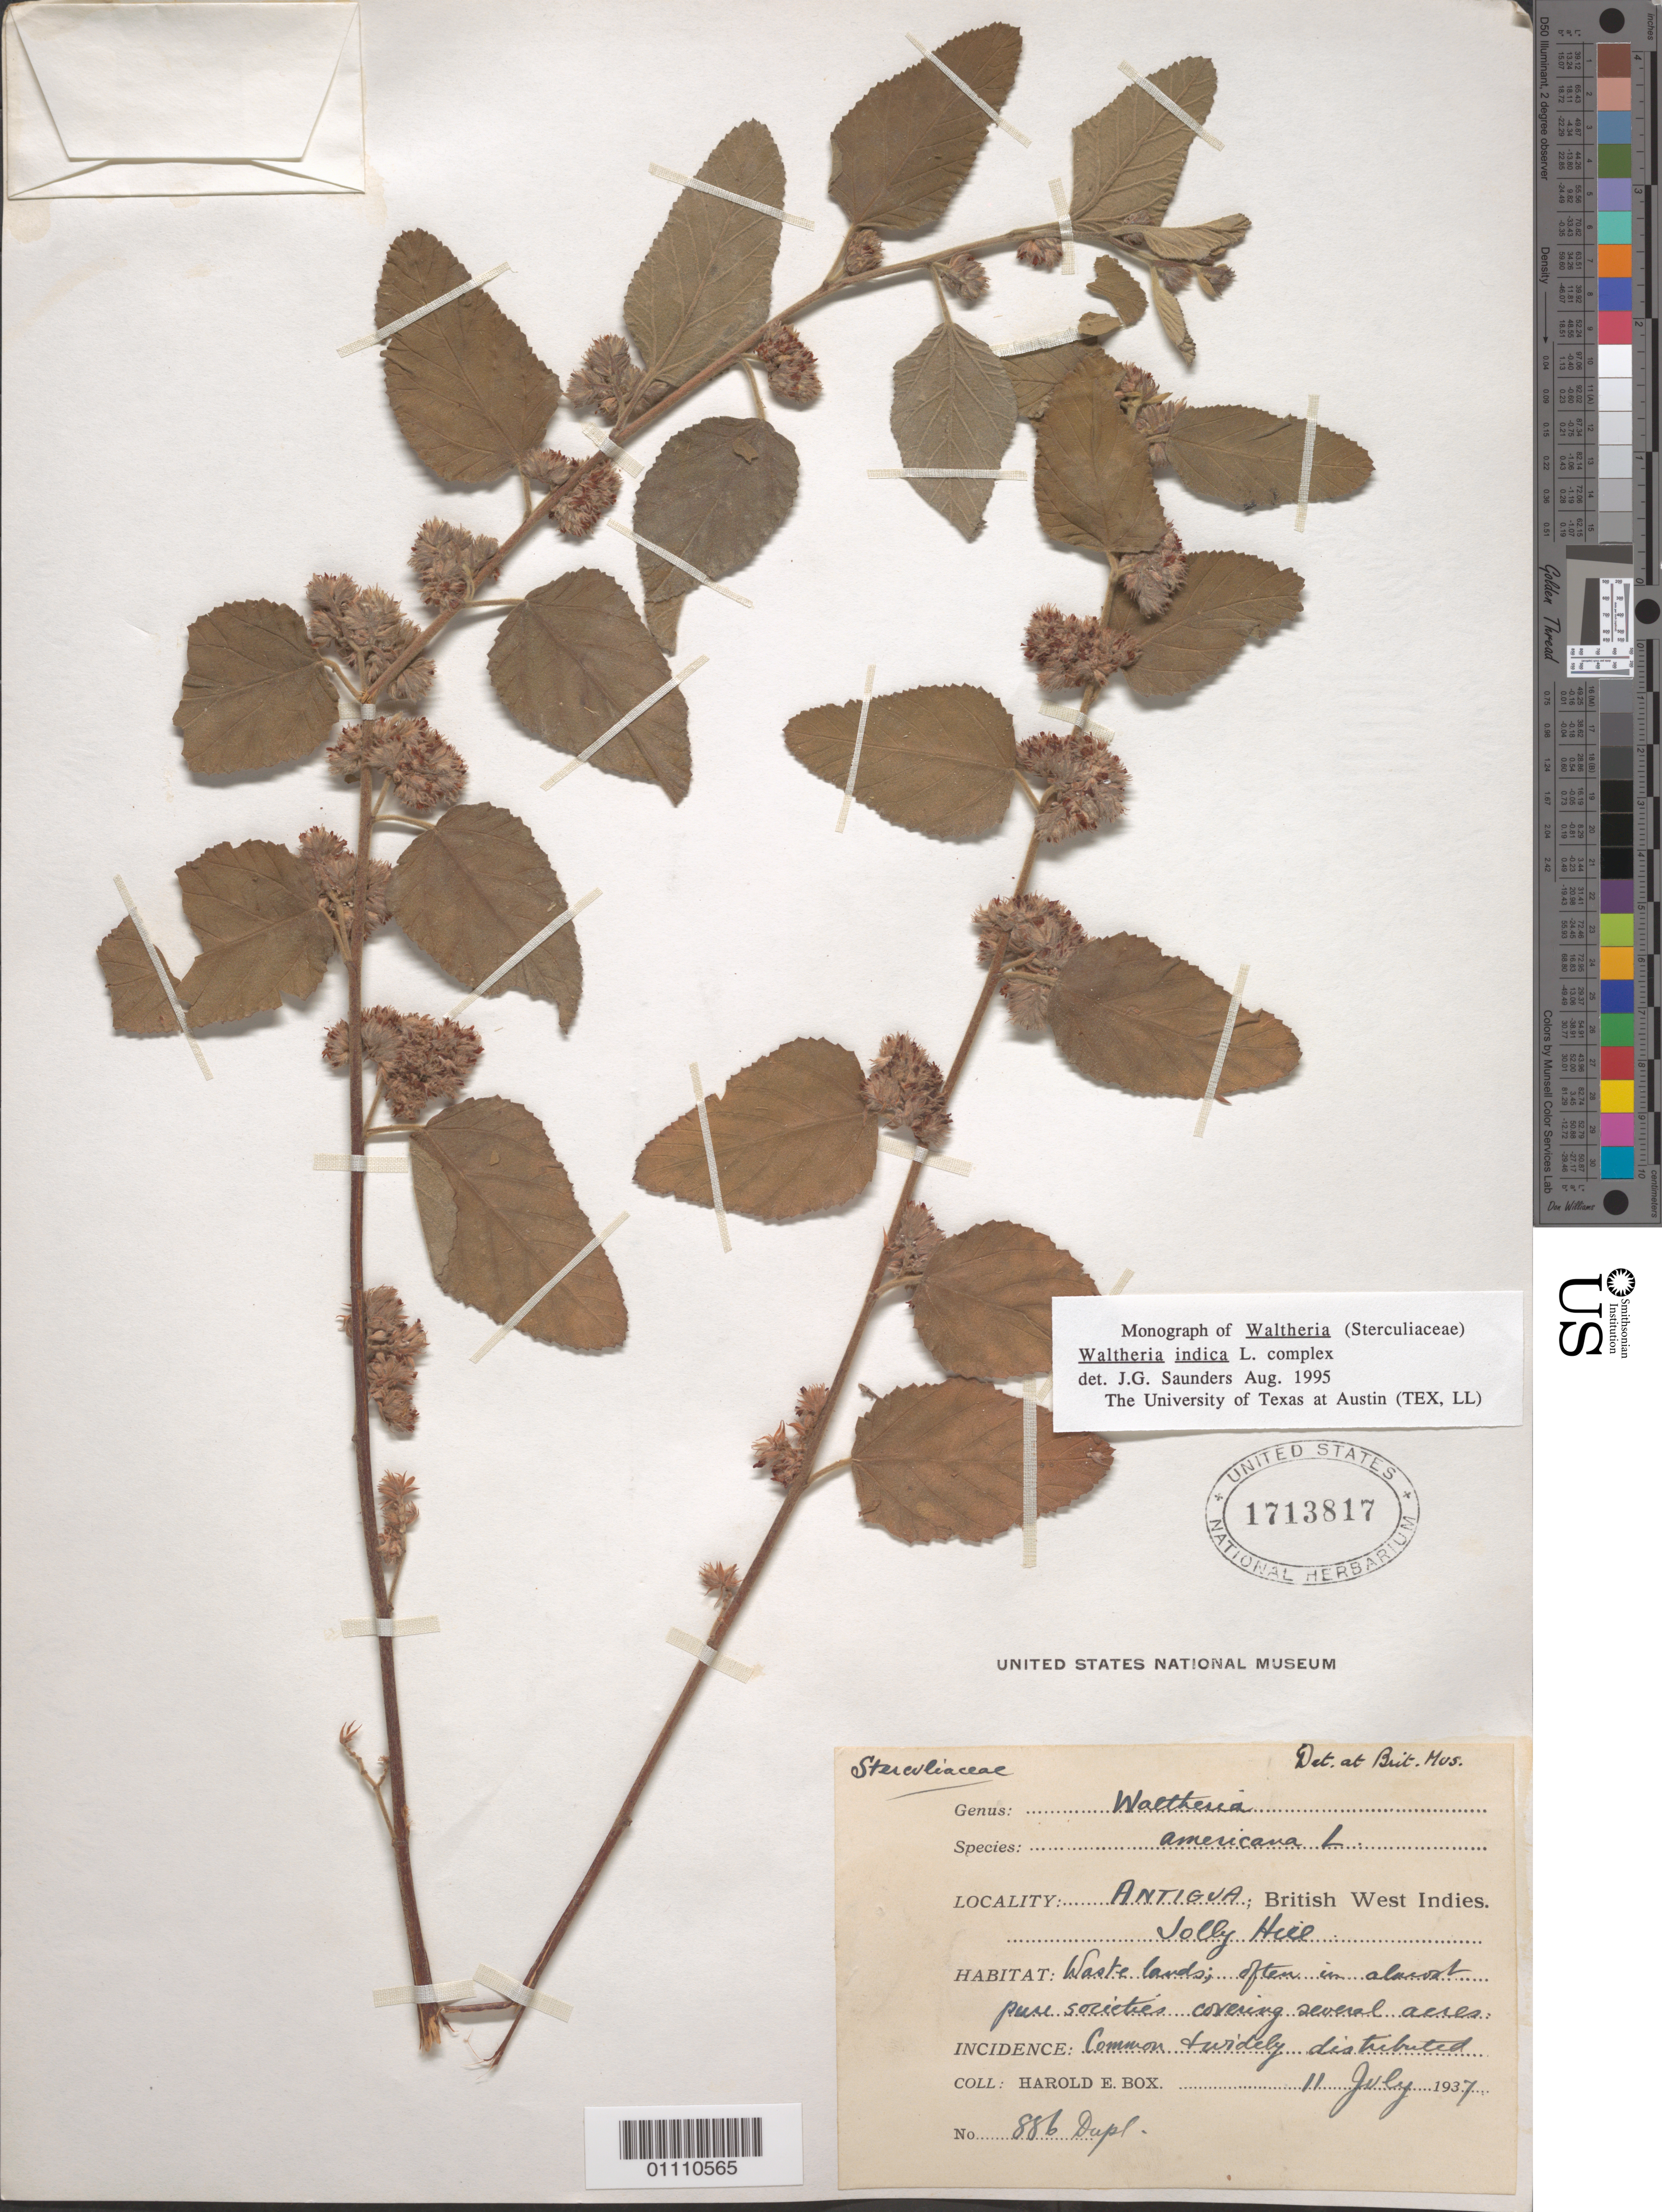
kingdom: Plantae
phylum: Tracheophyta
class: Magnoliopsida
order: Malvales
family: Malvaceae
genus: Waltheria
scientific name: Waltheria indica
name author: L.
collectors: H. E. Box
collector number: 886 Dupl.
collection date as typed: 11 Jul 1937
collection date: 1937-07-11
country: Antigua and Barbuda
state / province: Saint Mary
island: Antigua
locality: Jolly Hill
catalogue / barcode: US 1713817